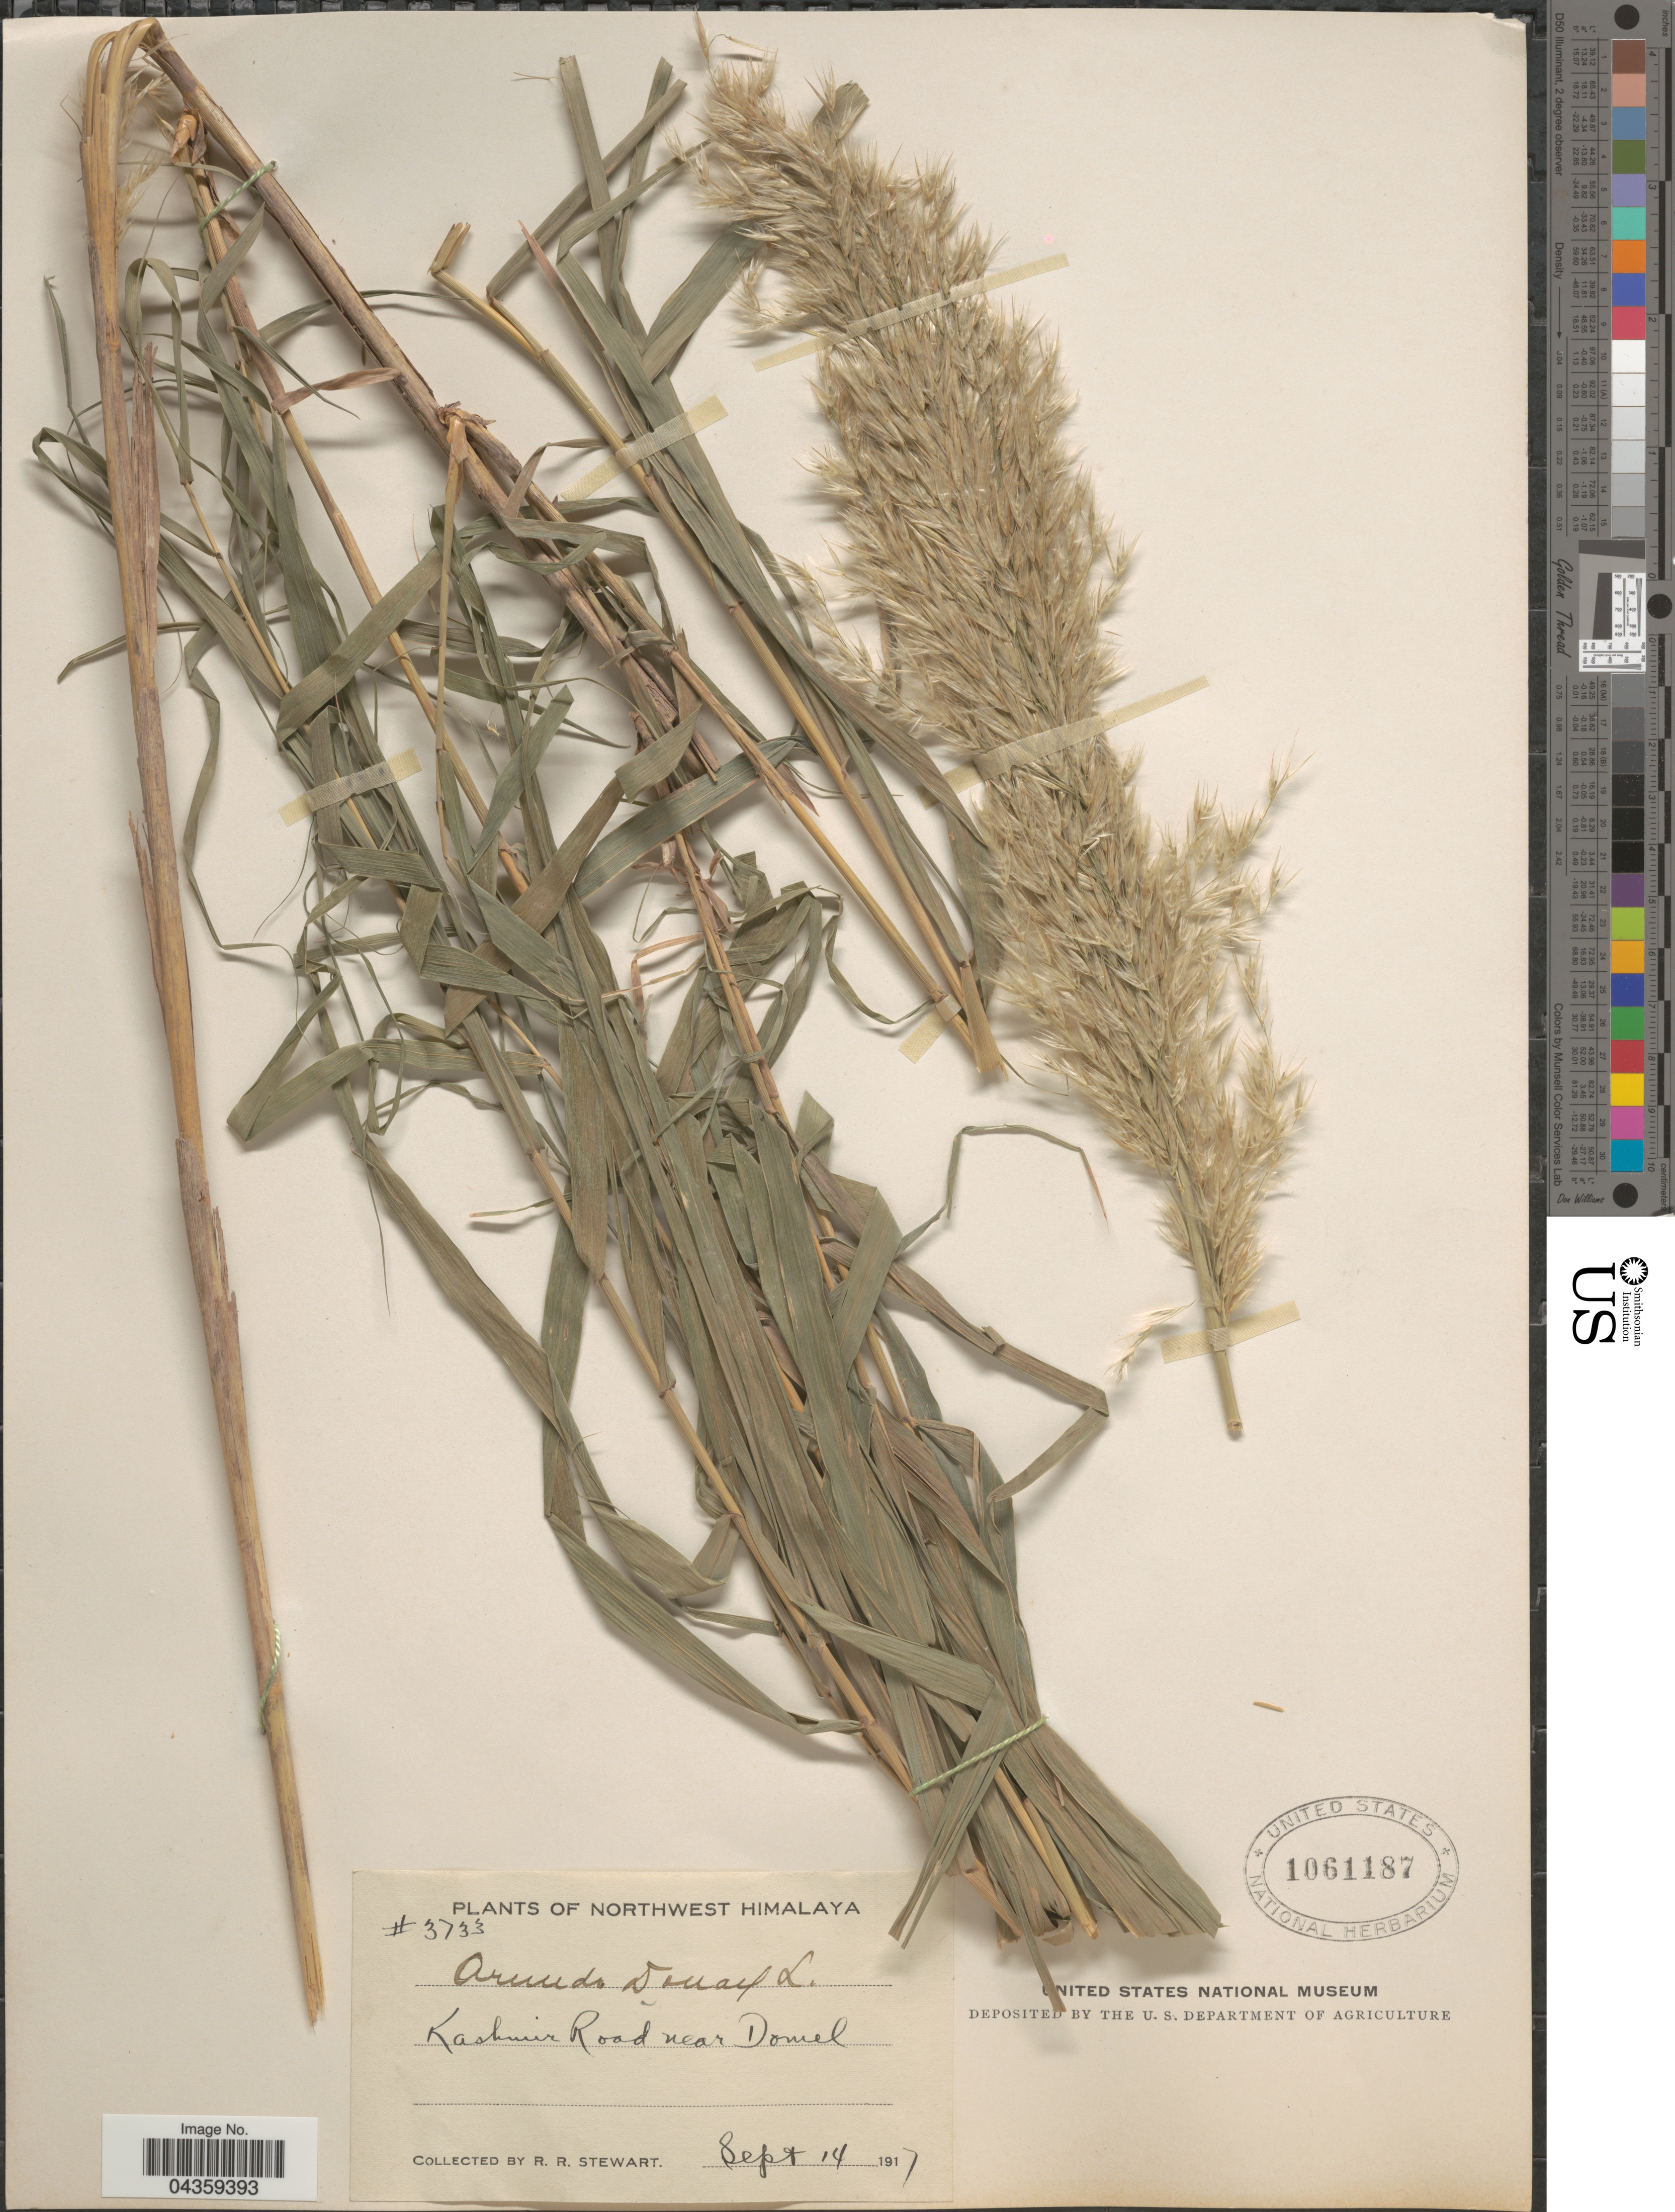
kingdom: Plantae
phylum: Tracheophyta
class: Liliopsida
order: Poales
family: Poaceae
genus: Arundo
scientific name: Arundo donax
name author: L.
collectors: R. Stewart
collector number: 3733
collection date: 1917-09-14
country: India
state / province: Jammu and Kashmir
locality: Northwest Himalaya. Kashmir Road near Domel.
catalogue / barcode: US 1061187